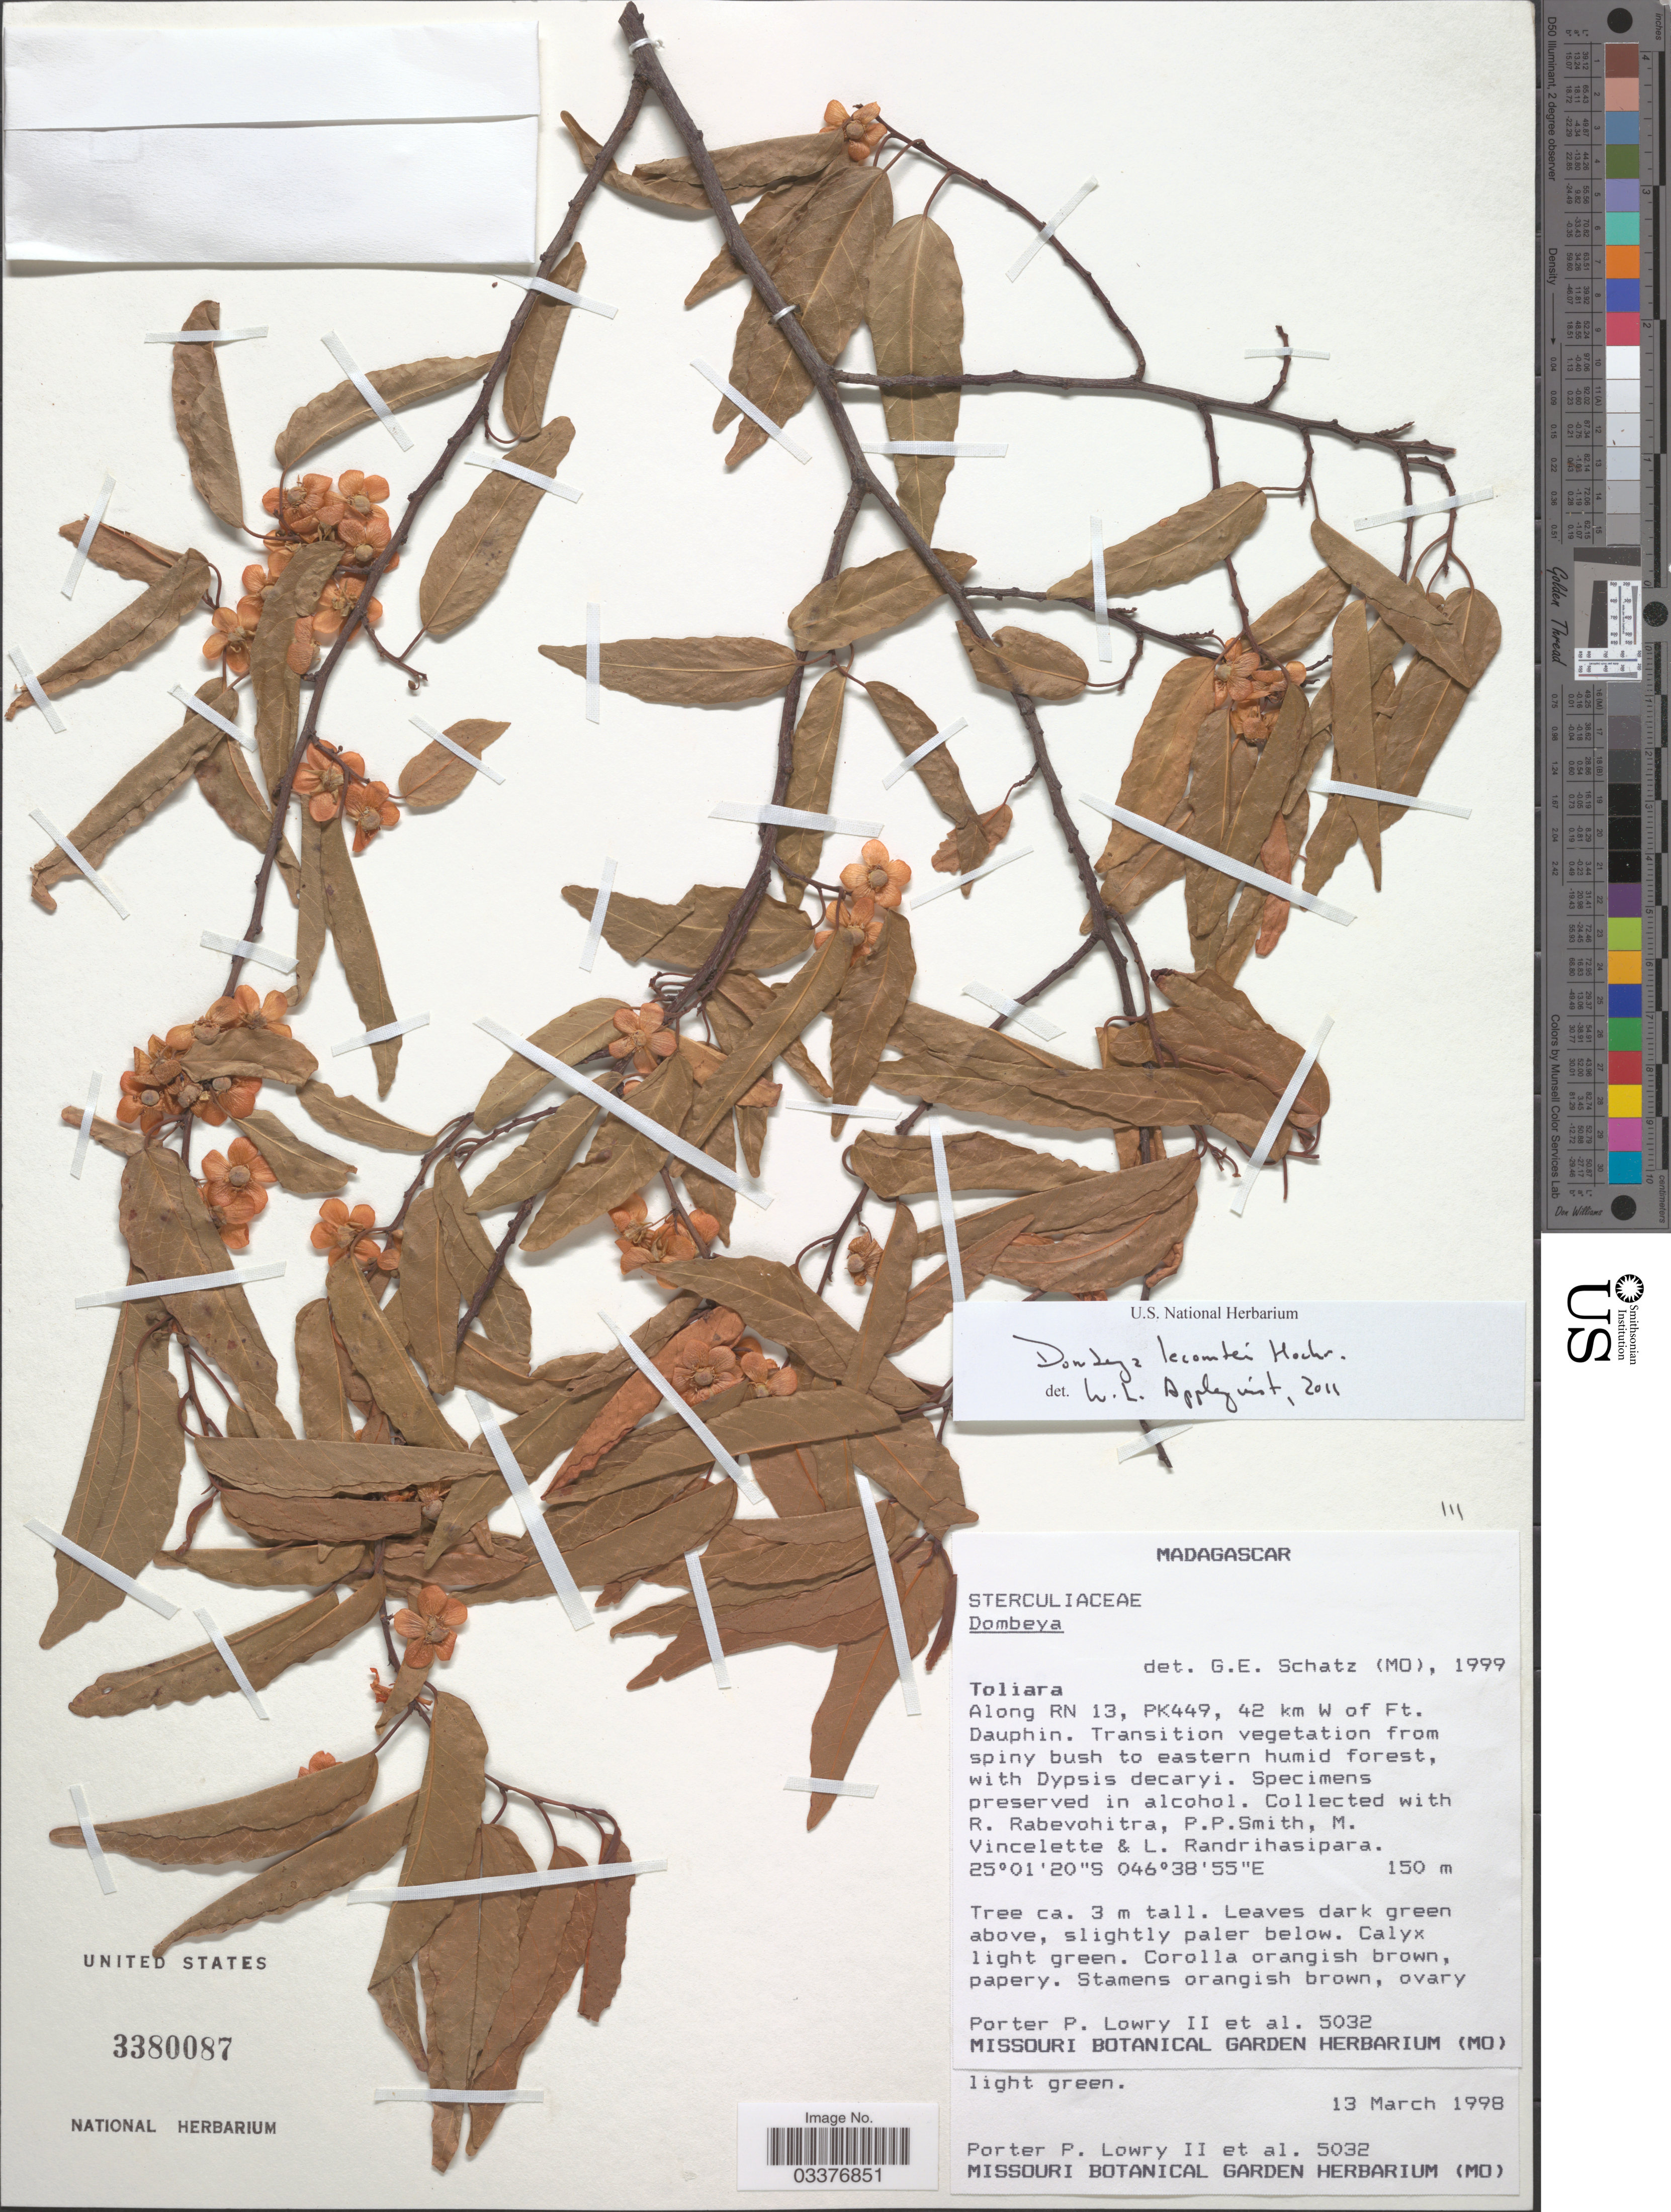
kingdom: Plantae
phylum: Tracheophyta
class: Magnoliopsida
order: Malvales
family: Malvaceae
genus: Dombeya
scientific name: Dombeya lecomtei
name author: Hochr.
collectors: P. P. Lowry, R. Rabevohitra, P. Smith, M. Vincelette & L. Randrihasipara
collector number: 5032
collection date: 1998-03-13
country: Madagascar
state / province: Anosy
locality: Along RN 13, PK449, 42 km W of Ft. Dauphin. Transition from spiny bush to eastern humid forest.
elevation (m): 150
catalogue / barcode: US 3380087